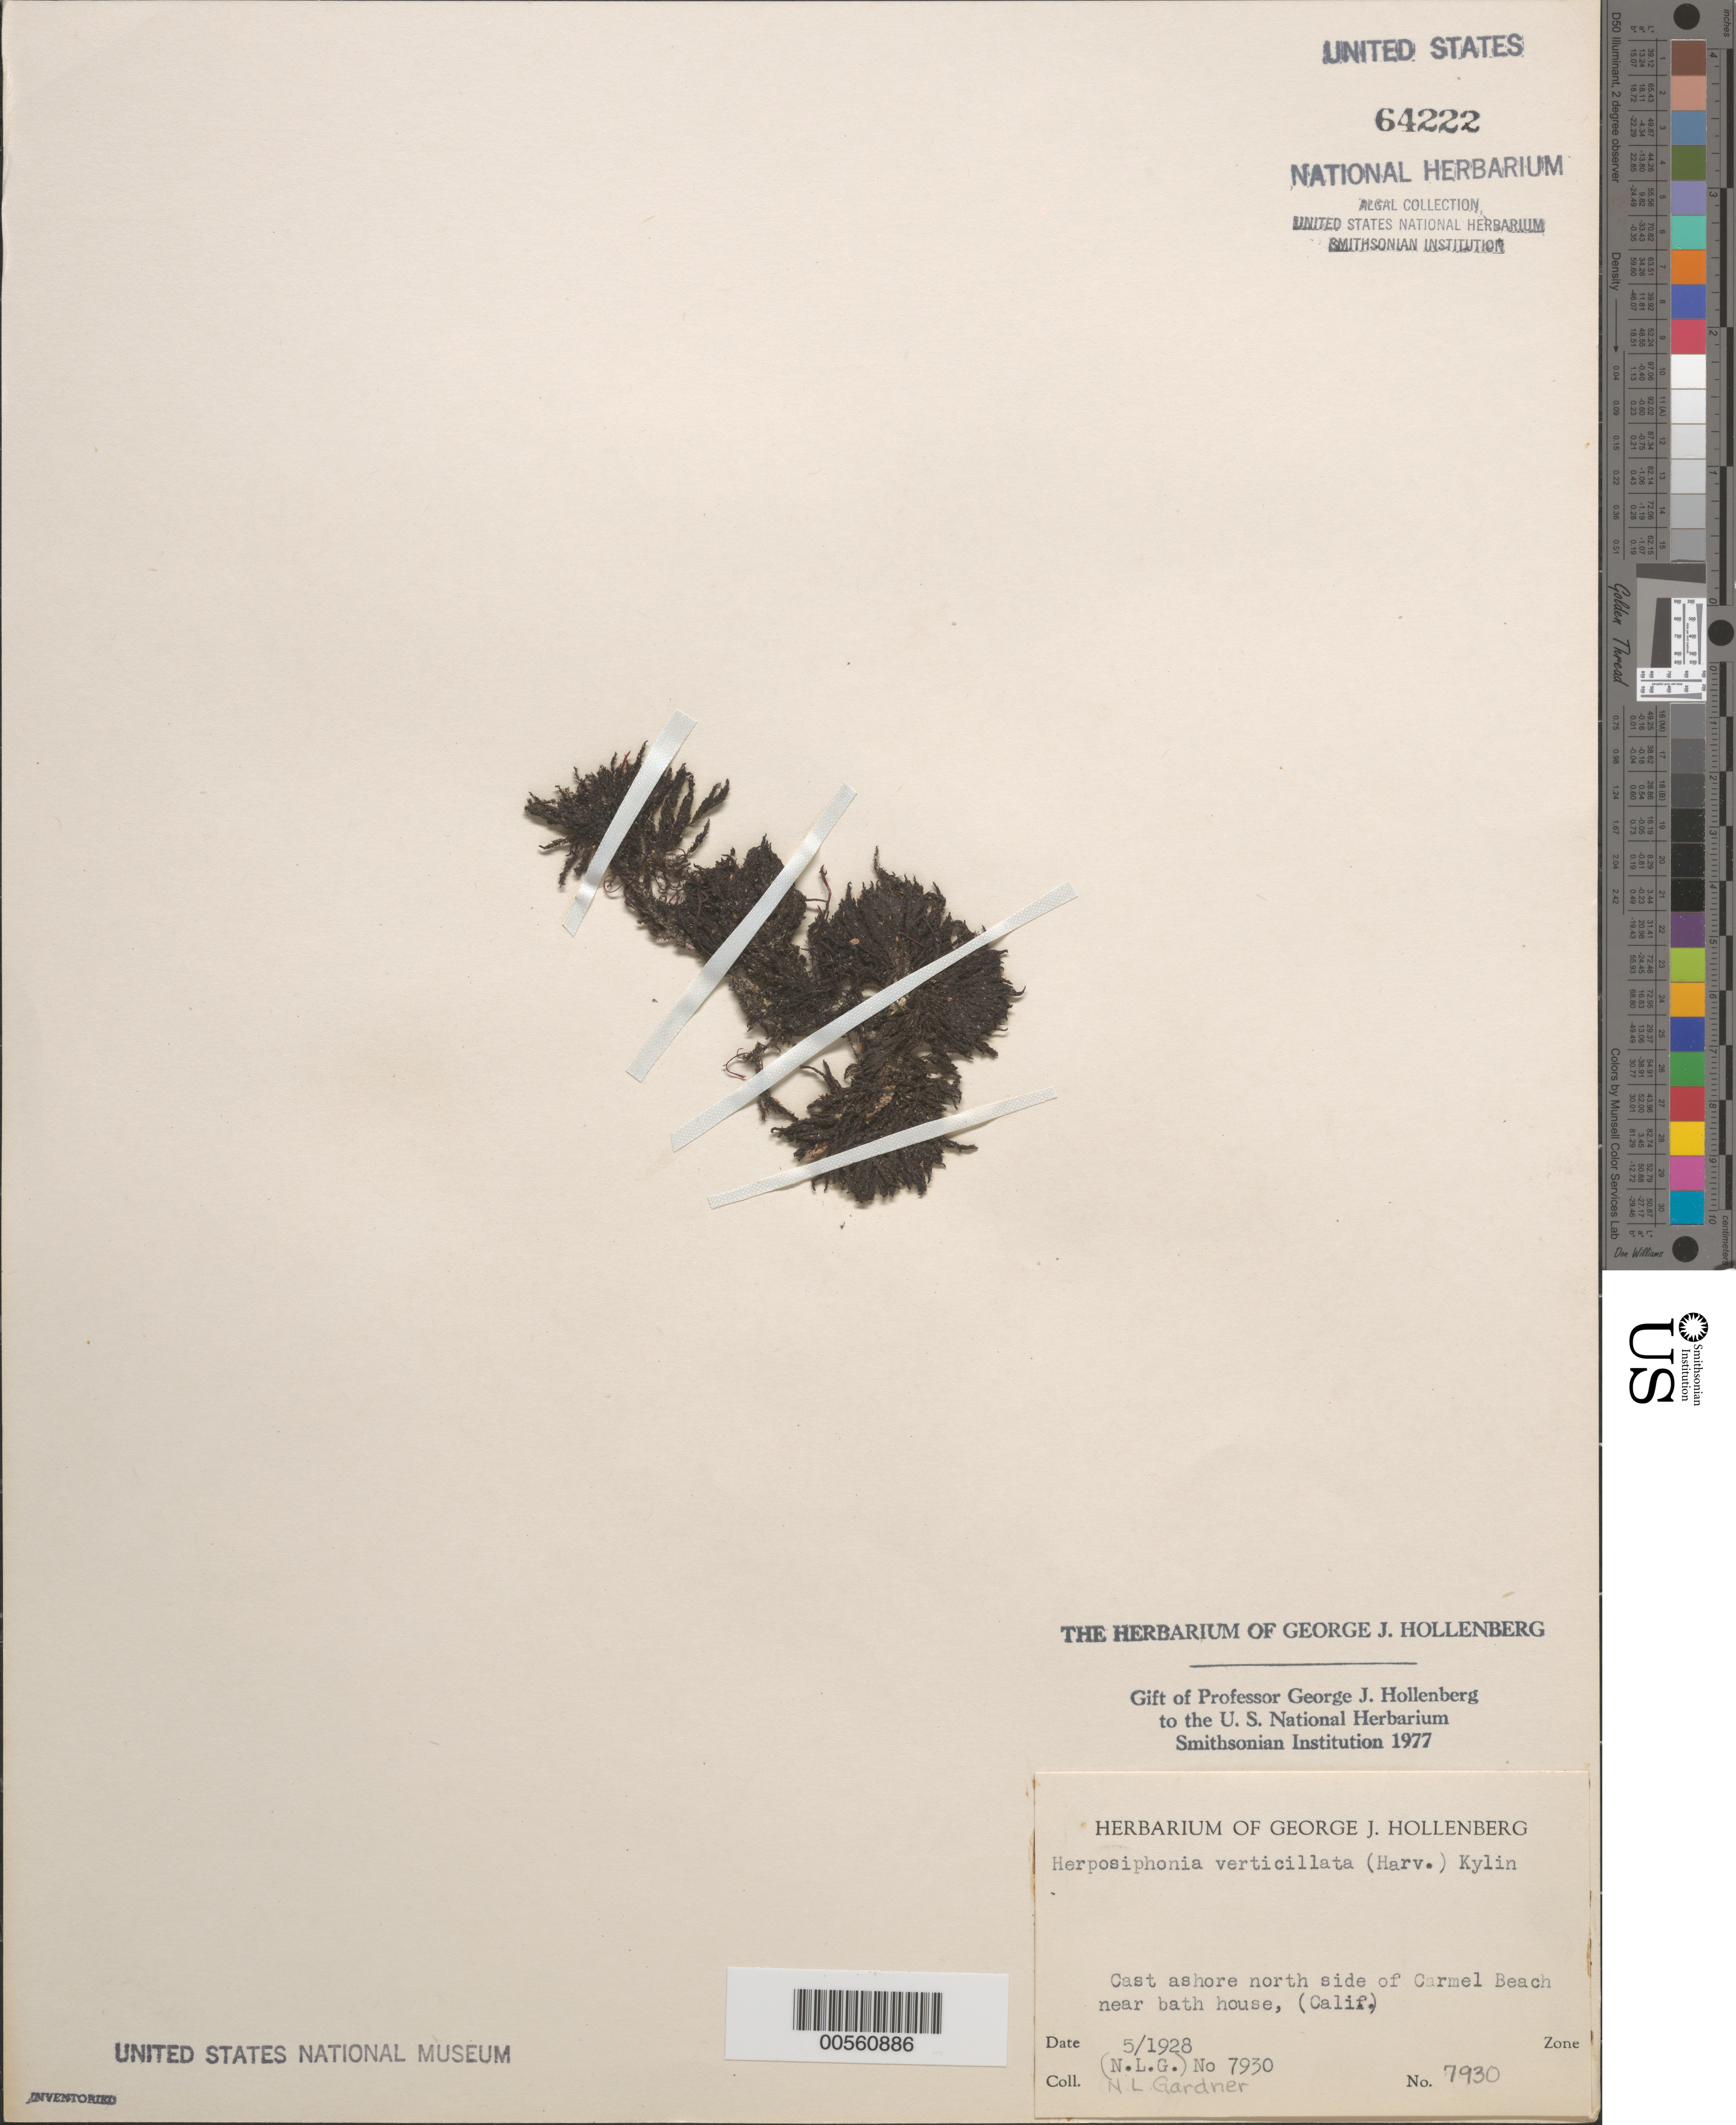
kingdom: Plantae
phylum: Rhodophyta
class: Florideophyceae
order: Ceramiales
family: Rhodomelaceae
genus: Herposiphonia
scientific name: Herposiphonia verticillata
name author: (Harv.) Kylin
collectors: N. Gardner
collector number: NLG 7930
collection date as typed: May 1928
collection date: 1928-05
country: United States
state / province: California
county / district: Monterey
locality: Carmel Beach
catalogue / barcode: US 64222